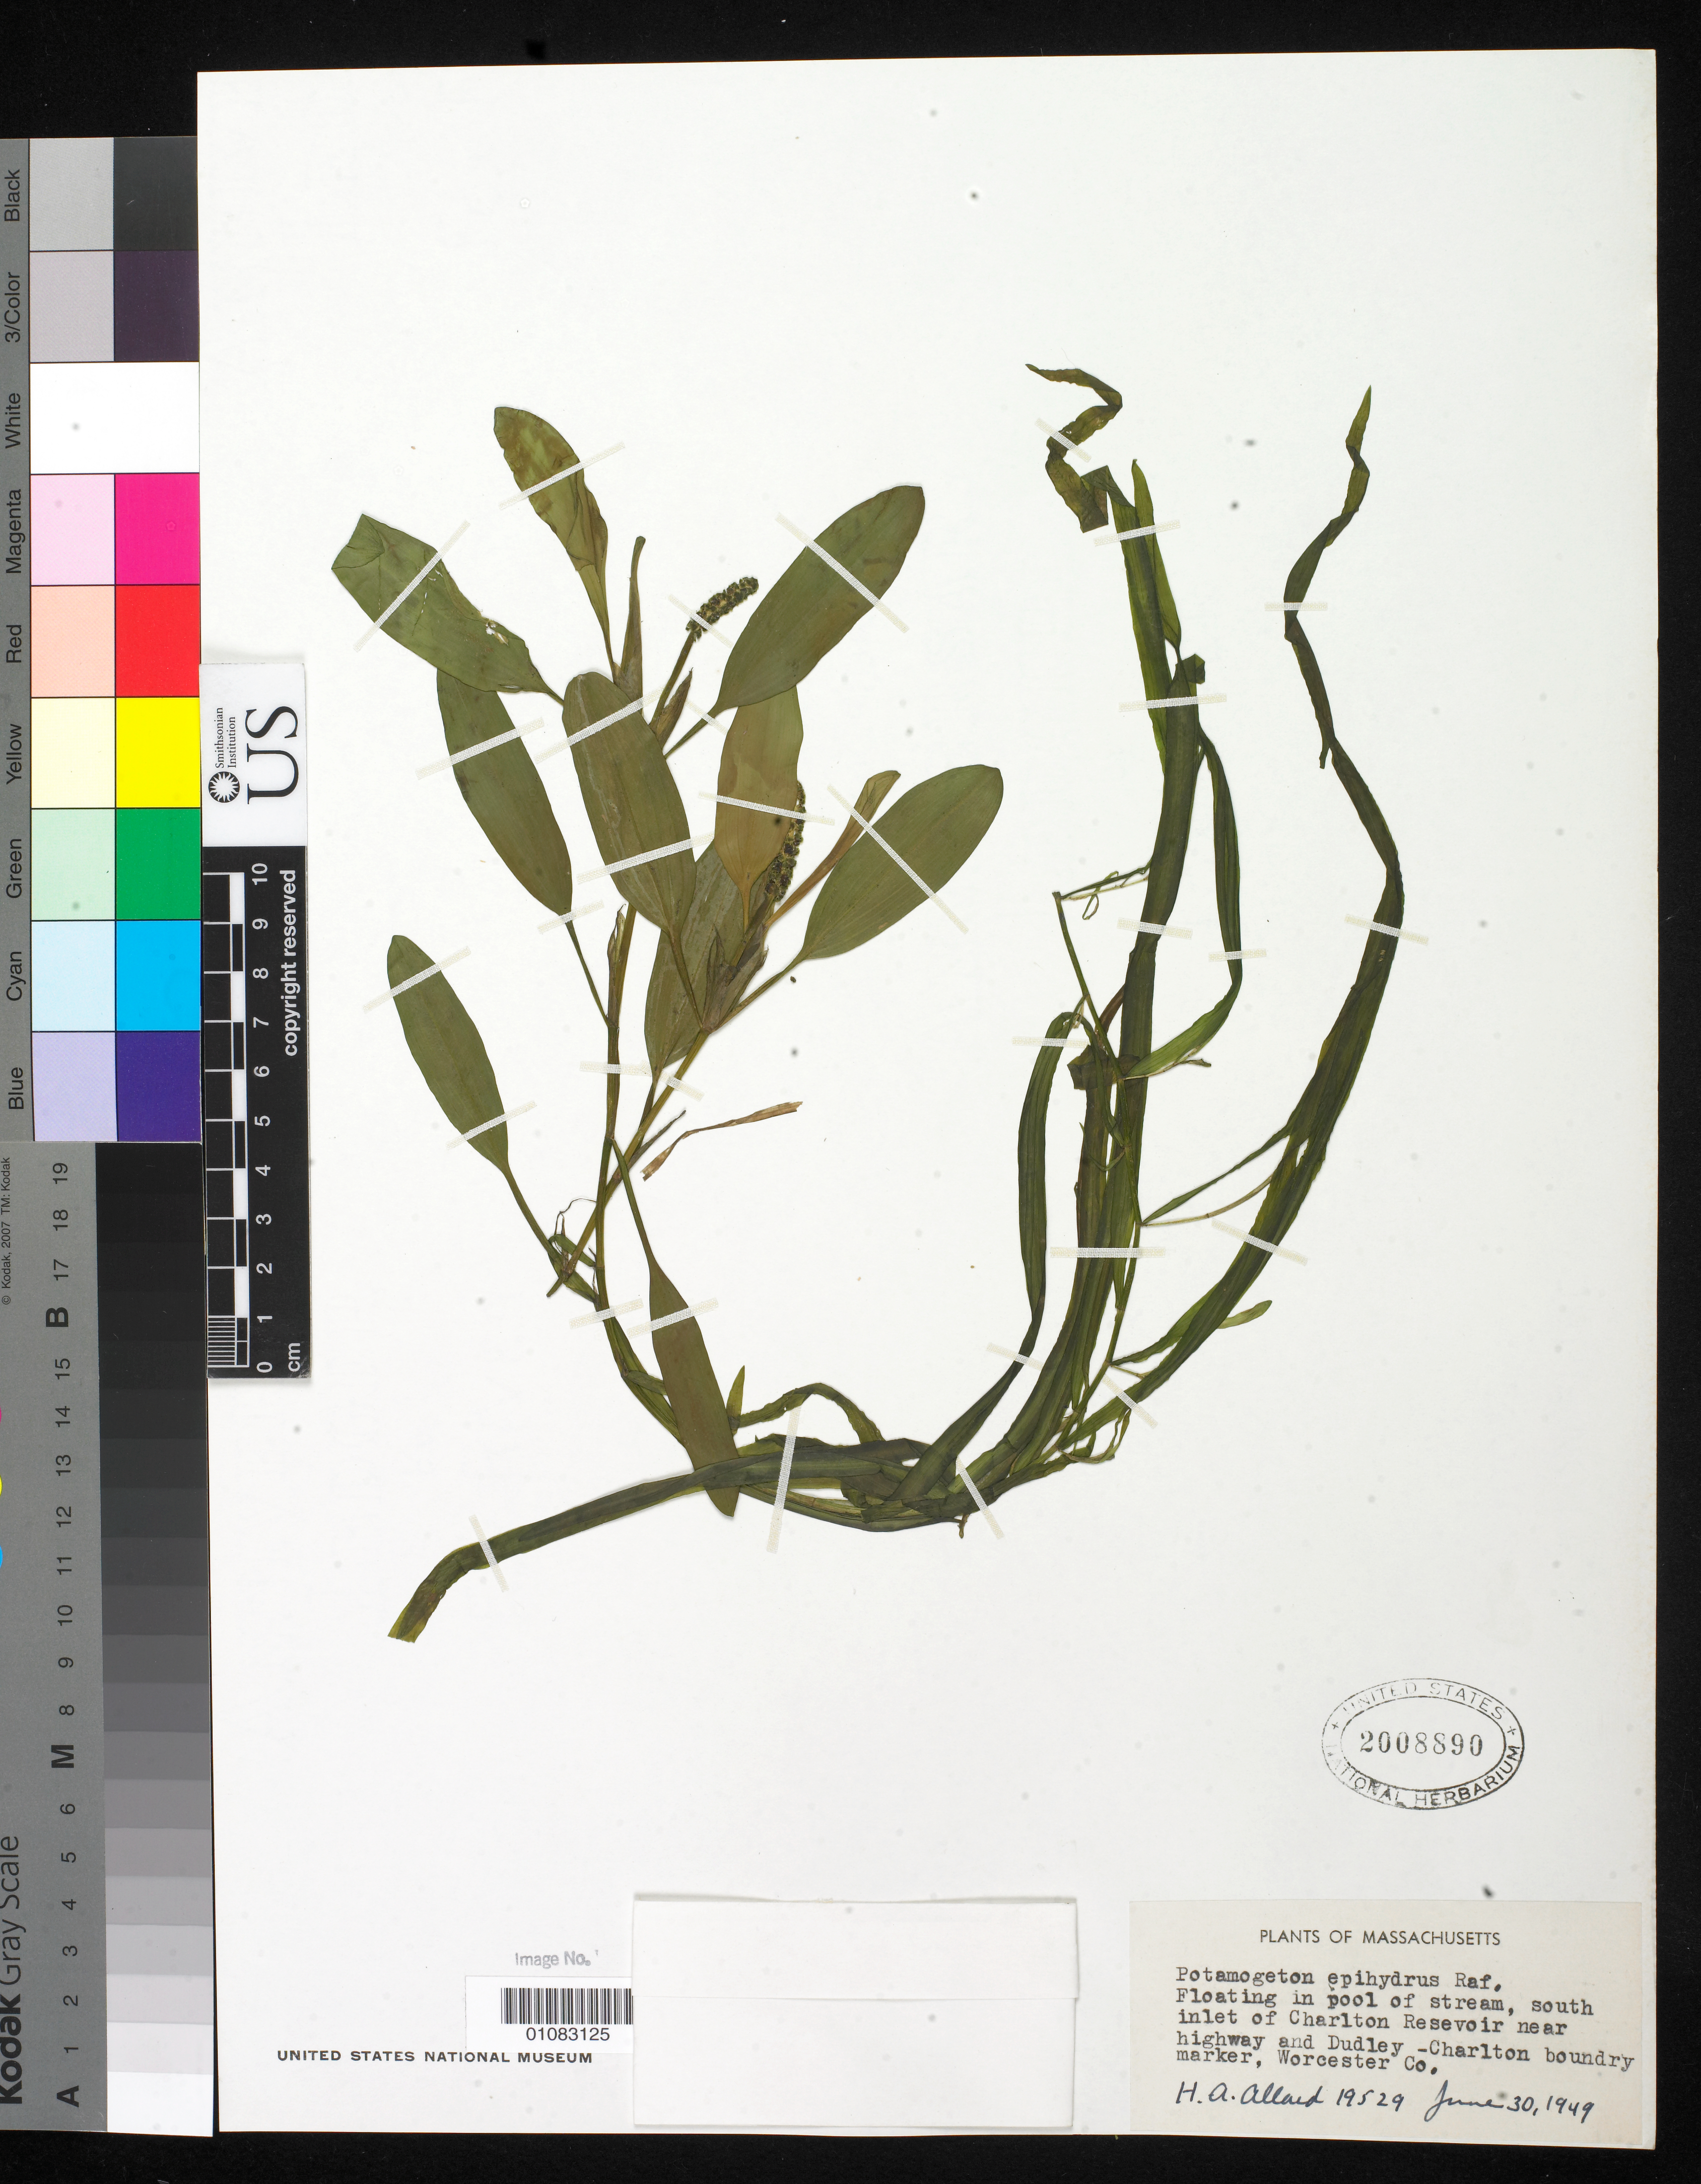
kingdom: Plantae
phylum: Tracheophyta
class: Liliopsida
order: Alismatales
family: Potamogetonaceae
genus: Potamogeton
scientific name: Potamogeton epihydrus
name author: Raf.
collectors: H. A. Allard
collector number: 19529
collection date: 1949-06-30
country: United States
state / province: Massachusetts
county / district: Worcester County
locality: south inlet of Charlton Reservoir near highway and Dudley- Charlton boundary marker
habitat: Floating in pool of stream.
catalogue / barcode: US 2008890